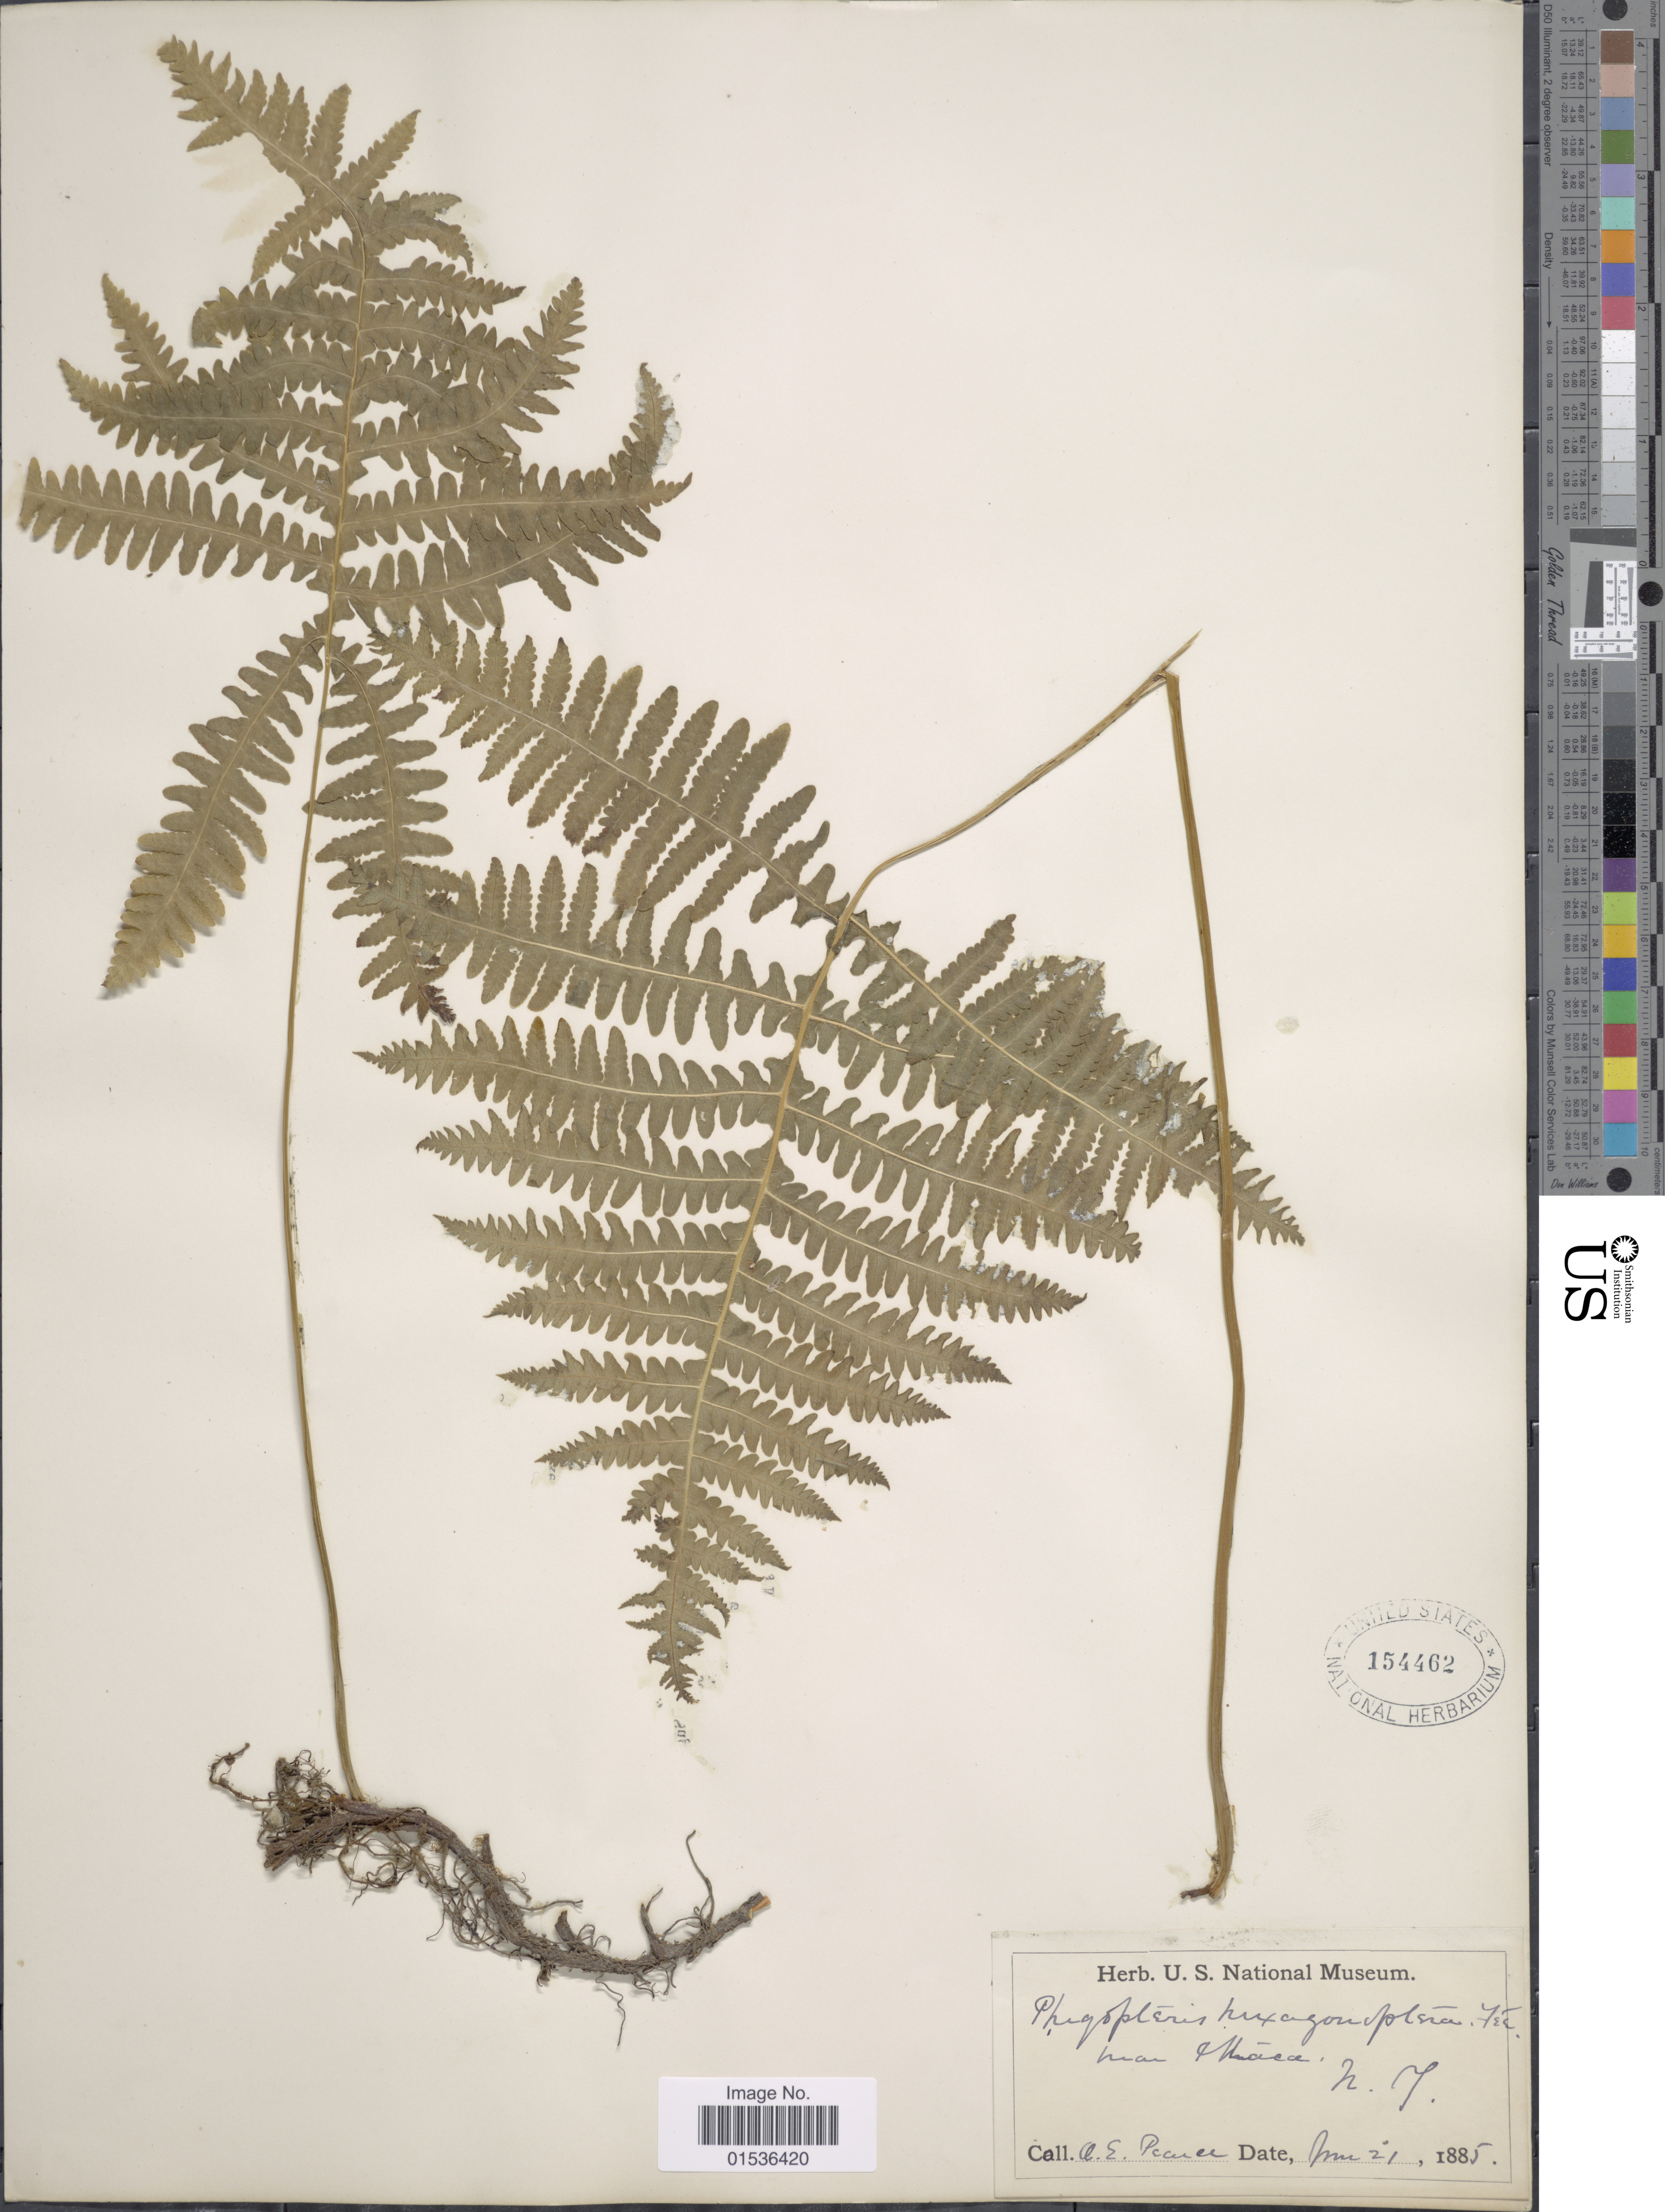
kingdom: Plantae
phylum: Tracheophyta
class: Polypodiopsida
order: Polypodiales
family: Thelypteridaceae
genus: Phegopteris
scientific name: Phegopteris hexagonoptera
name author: (Michx.) Fée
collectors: A. Pearce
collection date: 1885-06-21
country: United States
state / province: New York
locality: Near Ithaca.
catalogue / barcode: US 154462